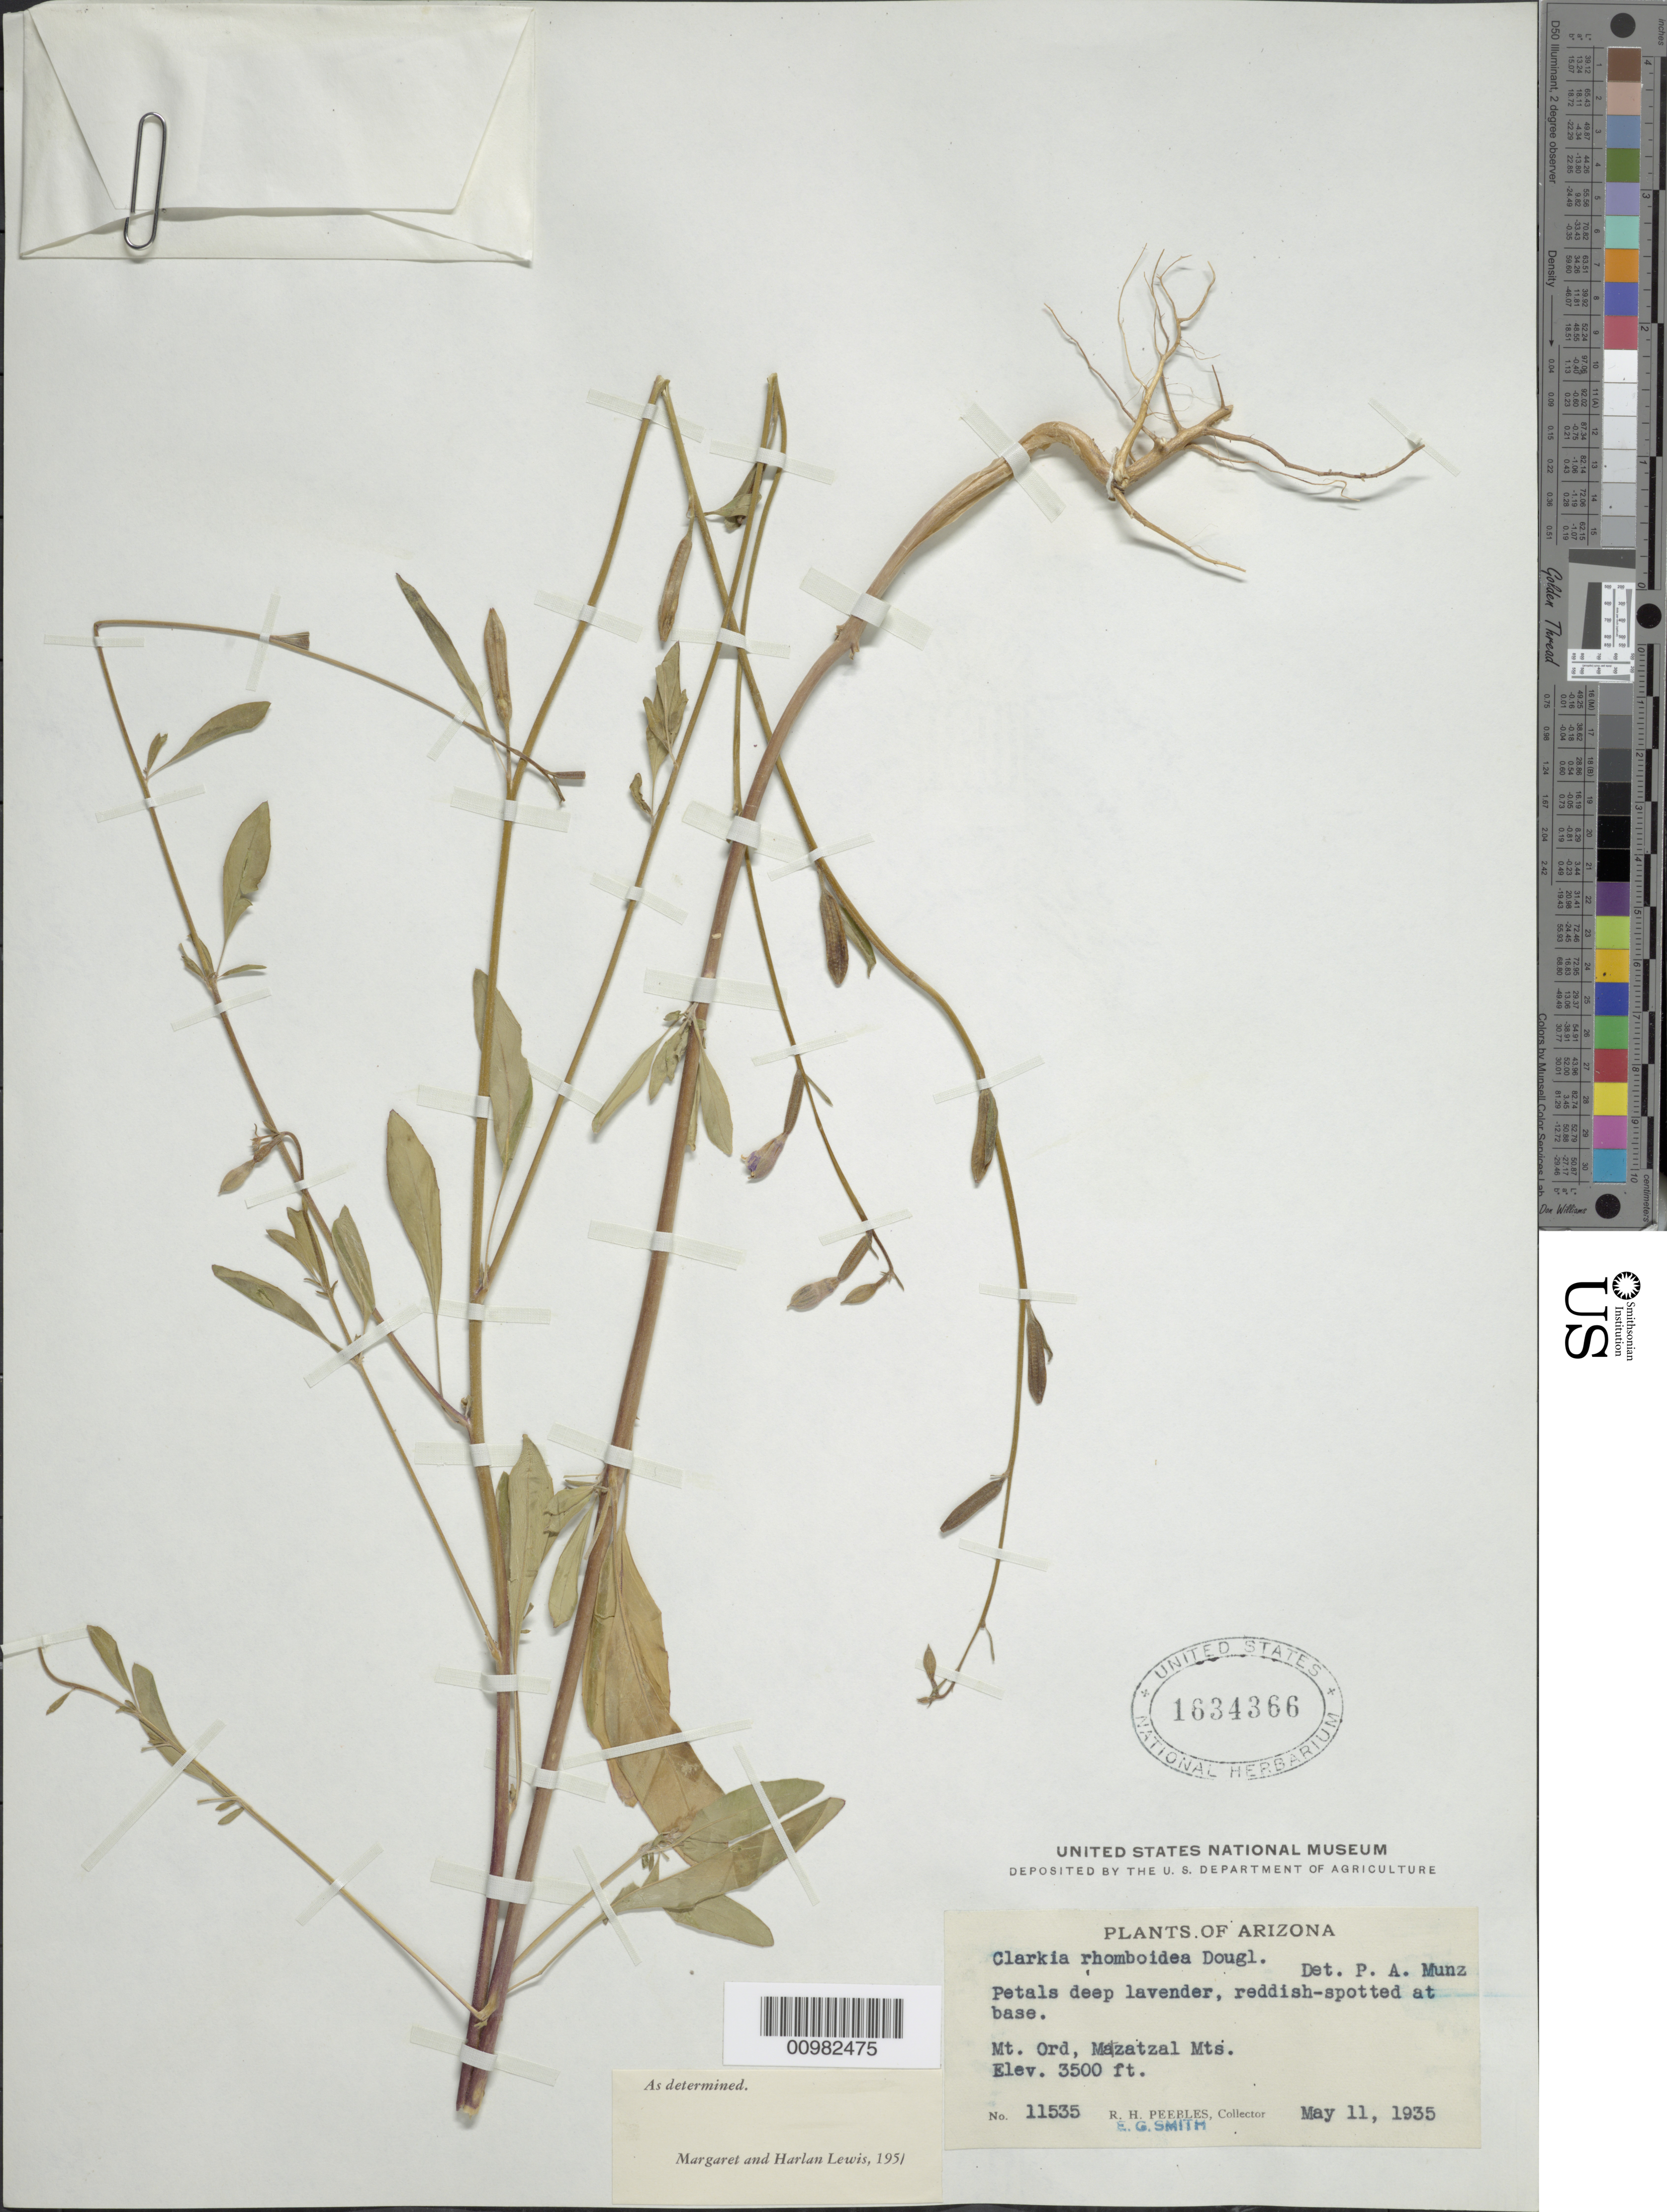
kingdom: Plantae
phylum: Tracheophyta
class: Magnoliopsida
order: Myrtales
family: Onagraceae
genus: Clarkia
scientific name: Clarkia rhomboidea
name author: Douglas ex Hook.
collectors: R. H. Peebles & E. G. Smith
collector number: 11535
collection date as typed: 11 May 1935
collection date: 1935-05-11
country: United States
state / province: Arizona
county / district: Apache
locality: Matzatzal Mts.; Mt. Ord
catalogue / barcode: US 1634366